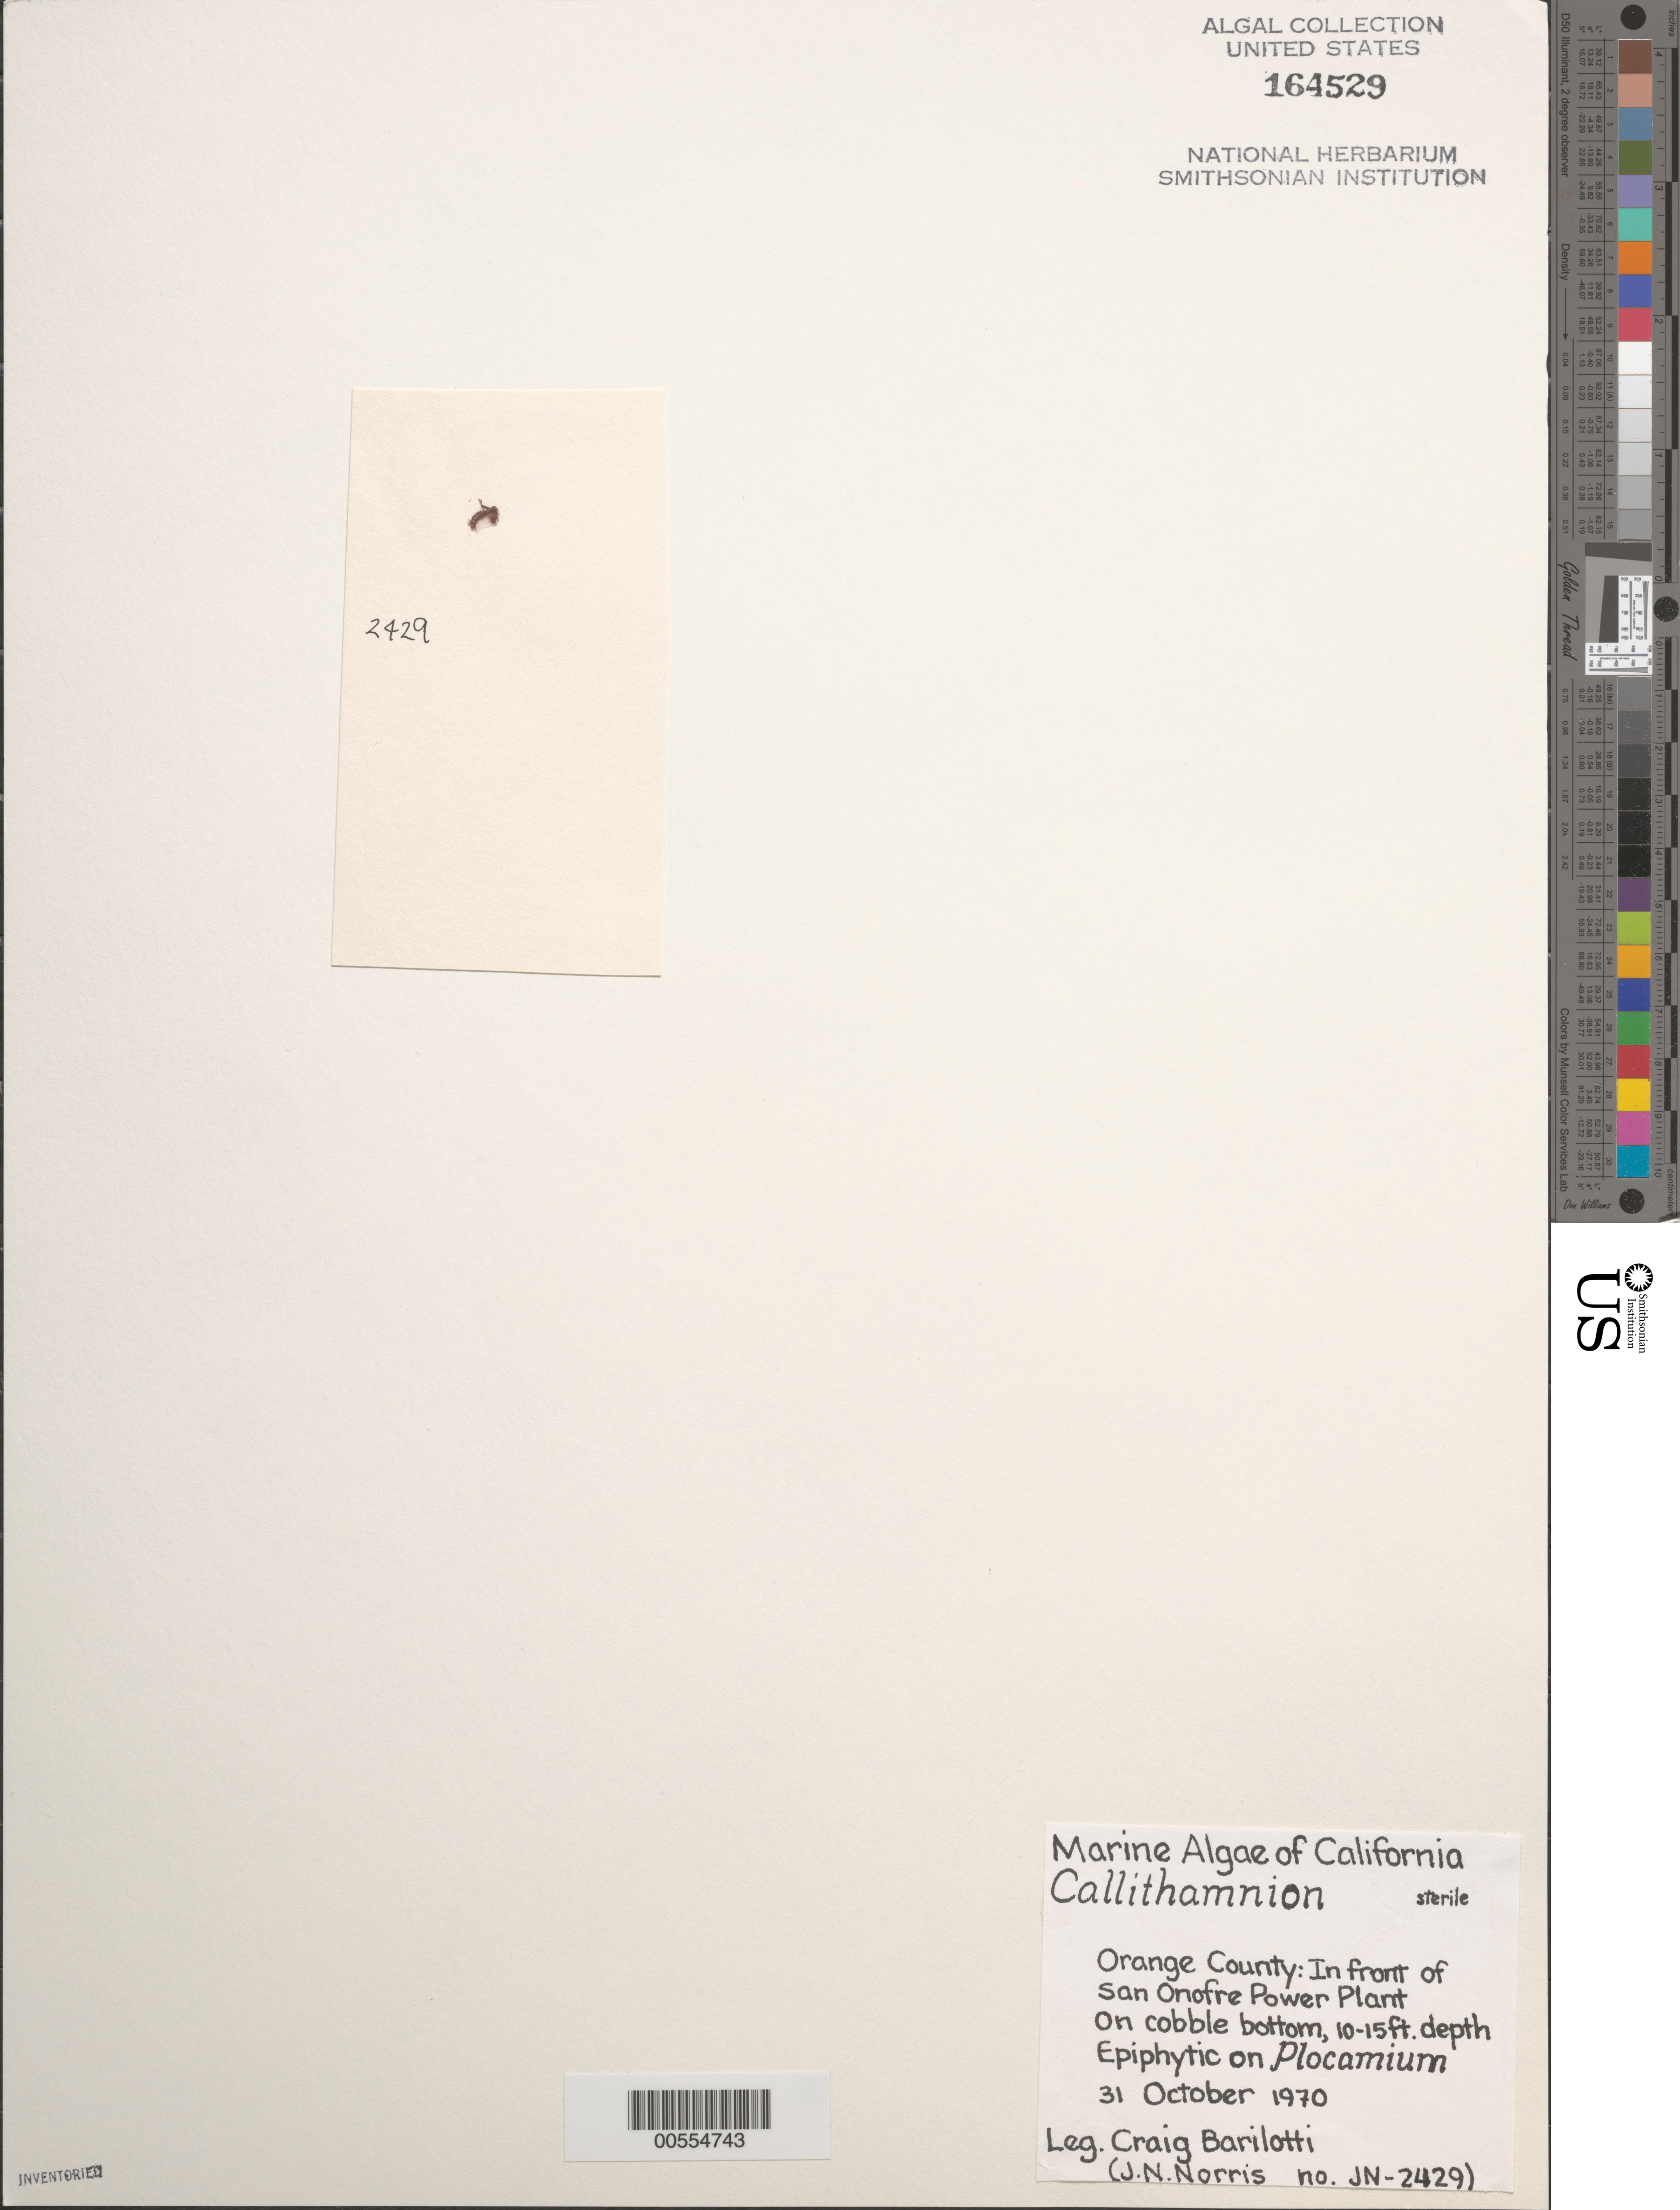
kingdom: Plantae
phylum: Rhodophyta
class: Florideophyceae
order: Ceramiales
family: Callithamniaceae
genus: Callithamnion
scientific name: Callithamnion sp.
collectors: D. C. Barilotti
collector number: Jn-2429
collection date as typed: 31 Oct 1970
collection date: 1970-10-31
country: United States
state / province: California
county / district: San Diego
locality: San Onofre Power Plant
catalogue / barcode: US 164529